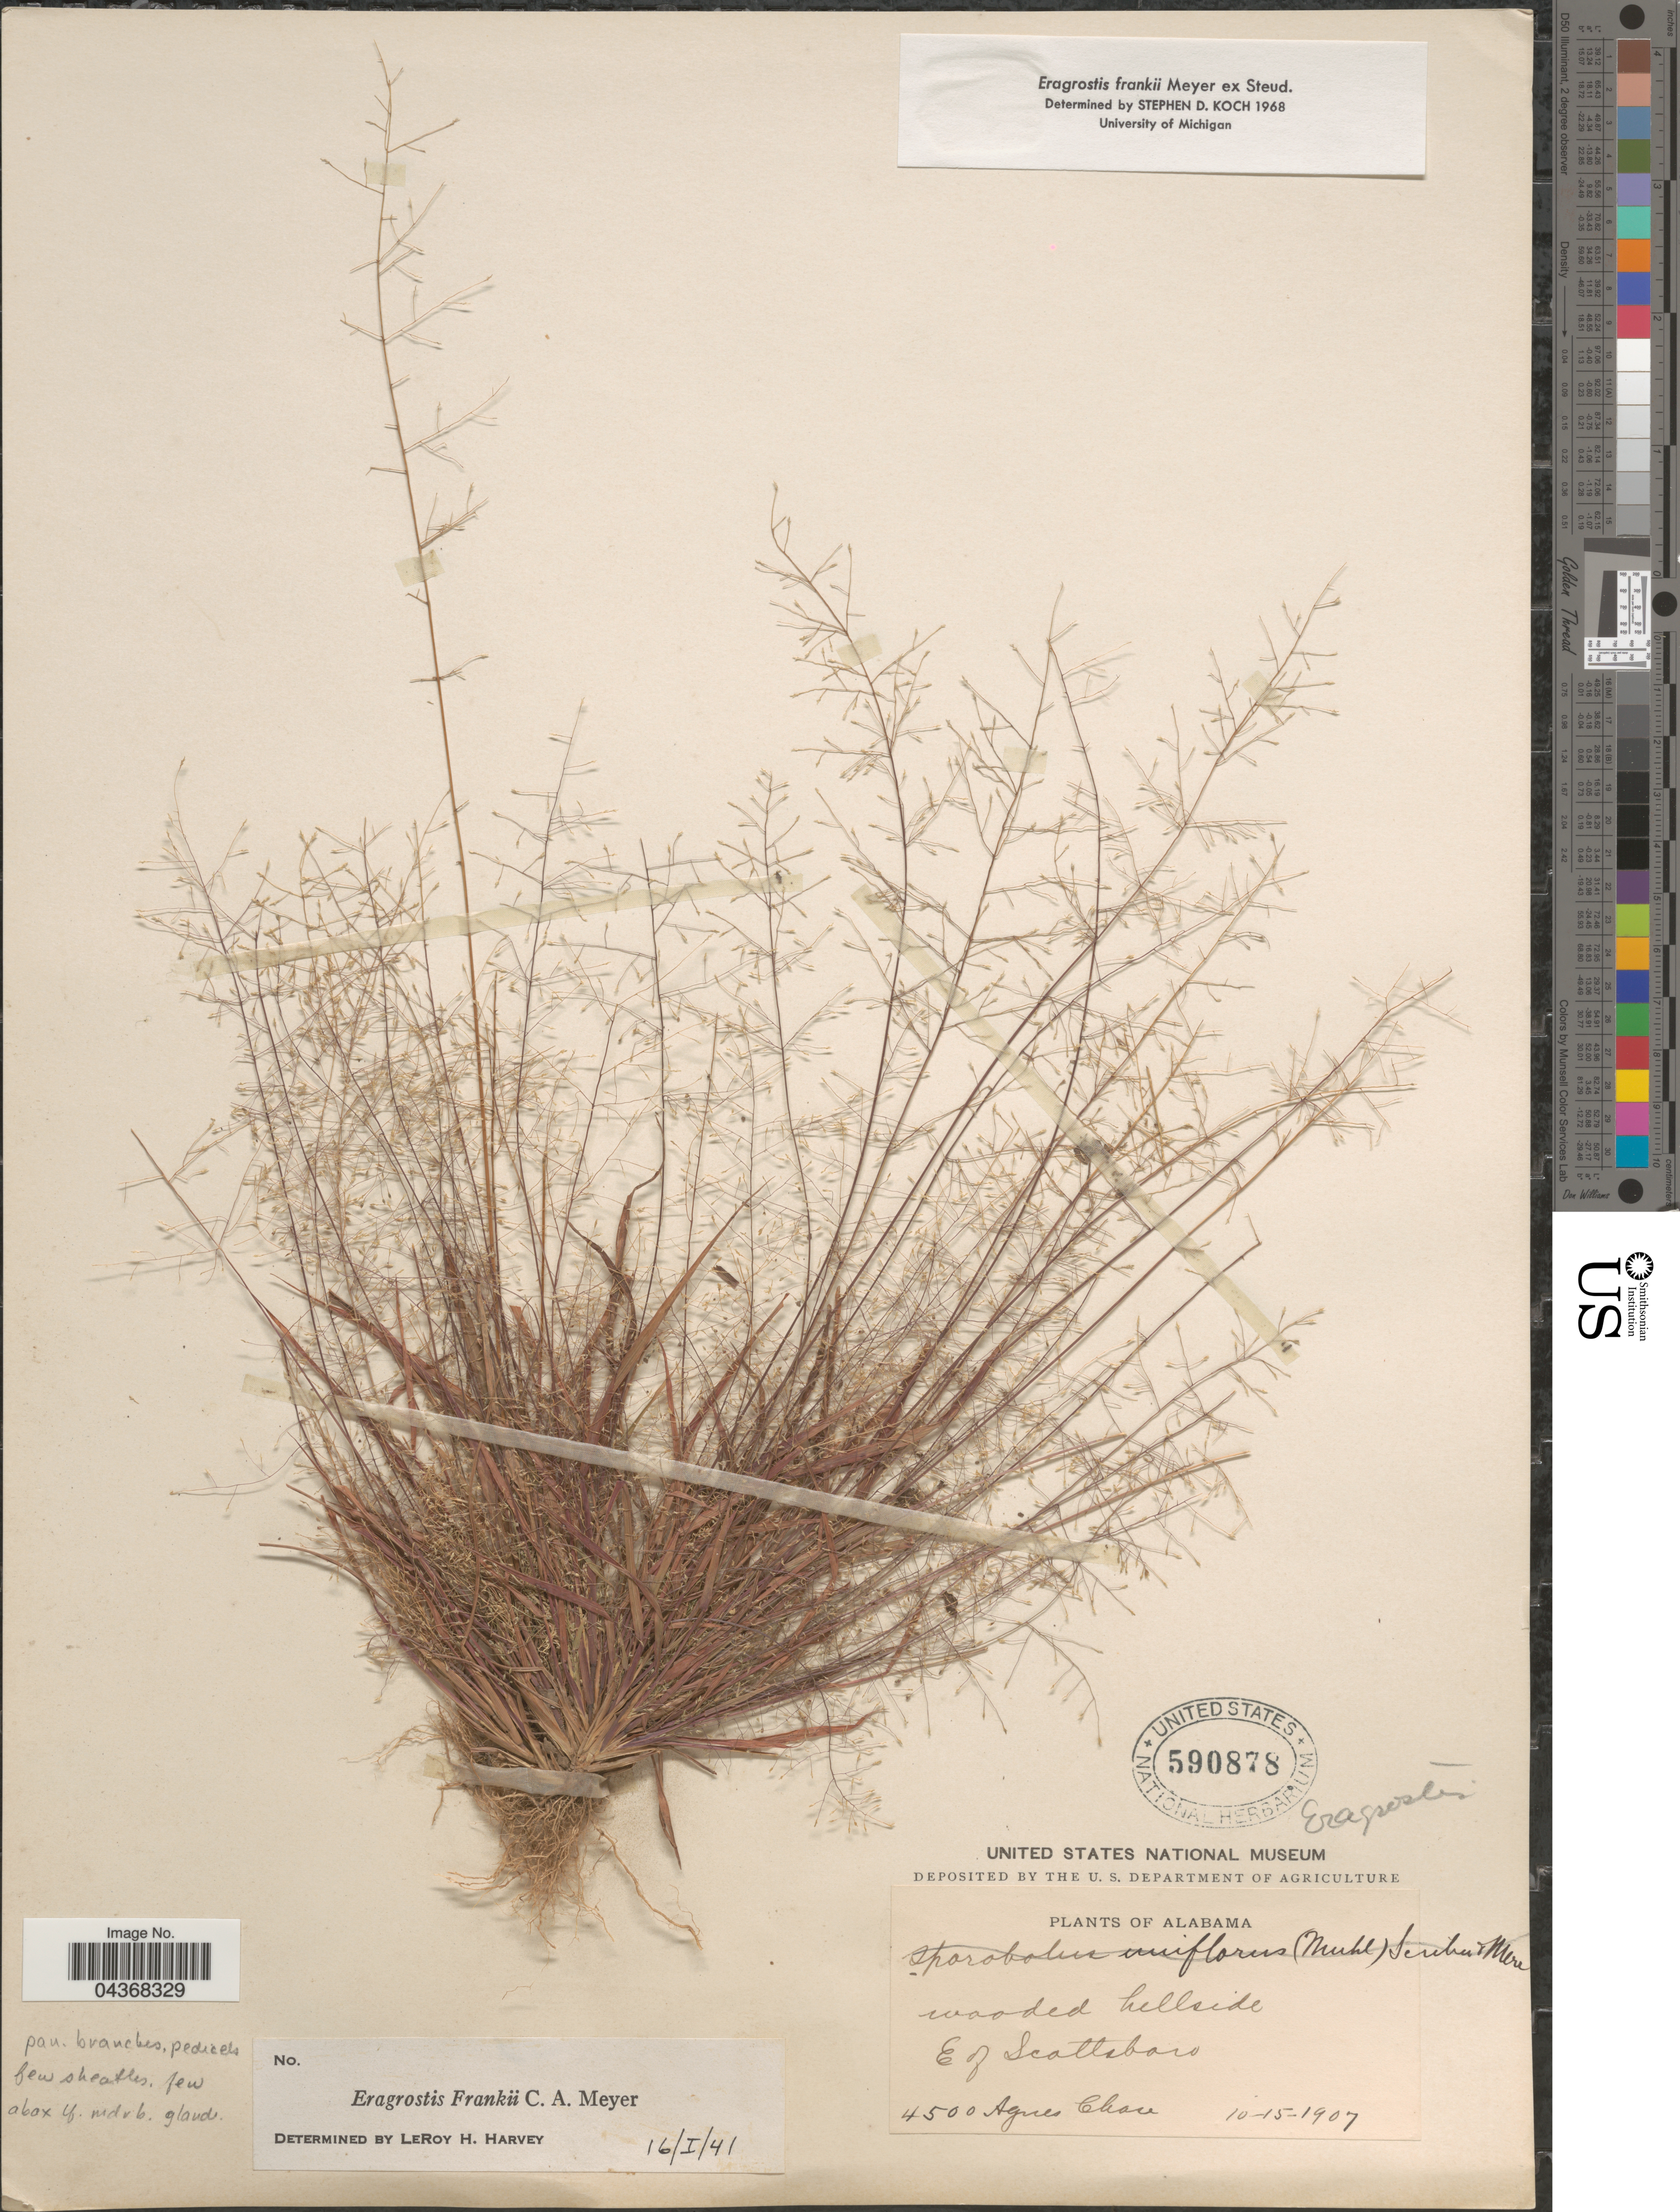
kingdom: Plantae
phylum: Tracheophyta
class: Liliopsida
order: Poales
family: Poaceae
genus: Eragrostis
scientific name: Eragrostis frankii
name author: C.A. Mey. ex Steud.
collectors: A. Chase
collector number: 4500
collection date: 1907-10-15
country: United States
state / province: Alabama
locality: Woods hillside E of Scattaboro.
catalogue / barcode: US 590878